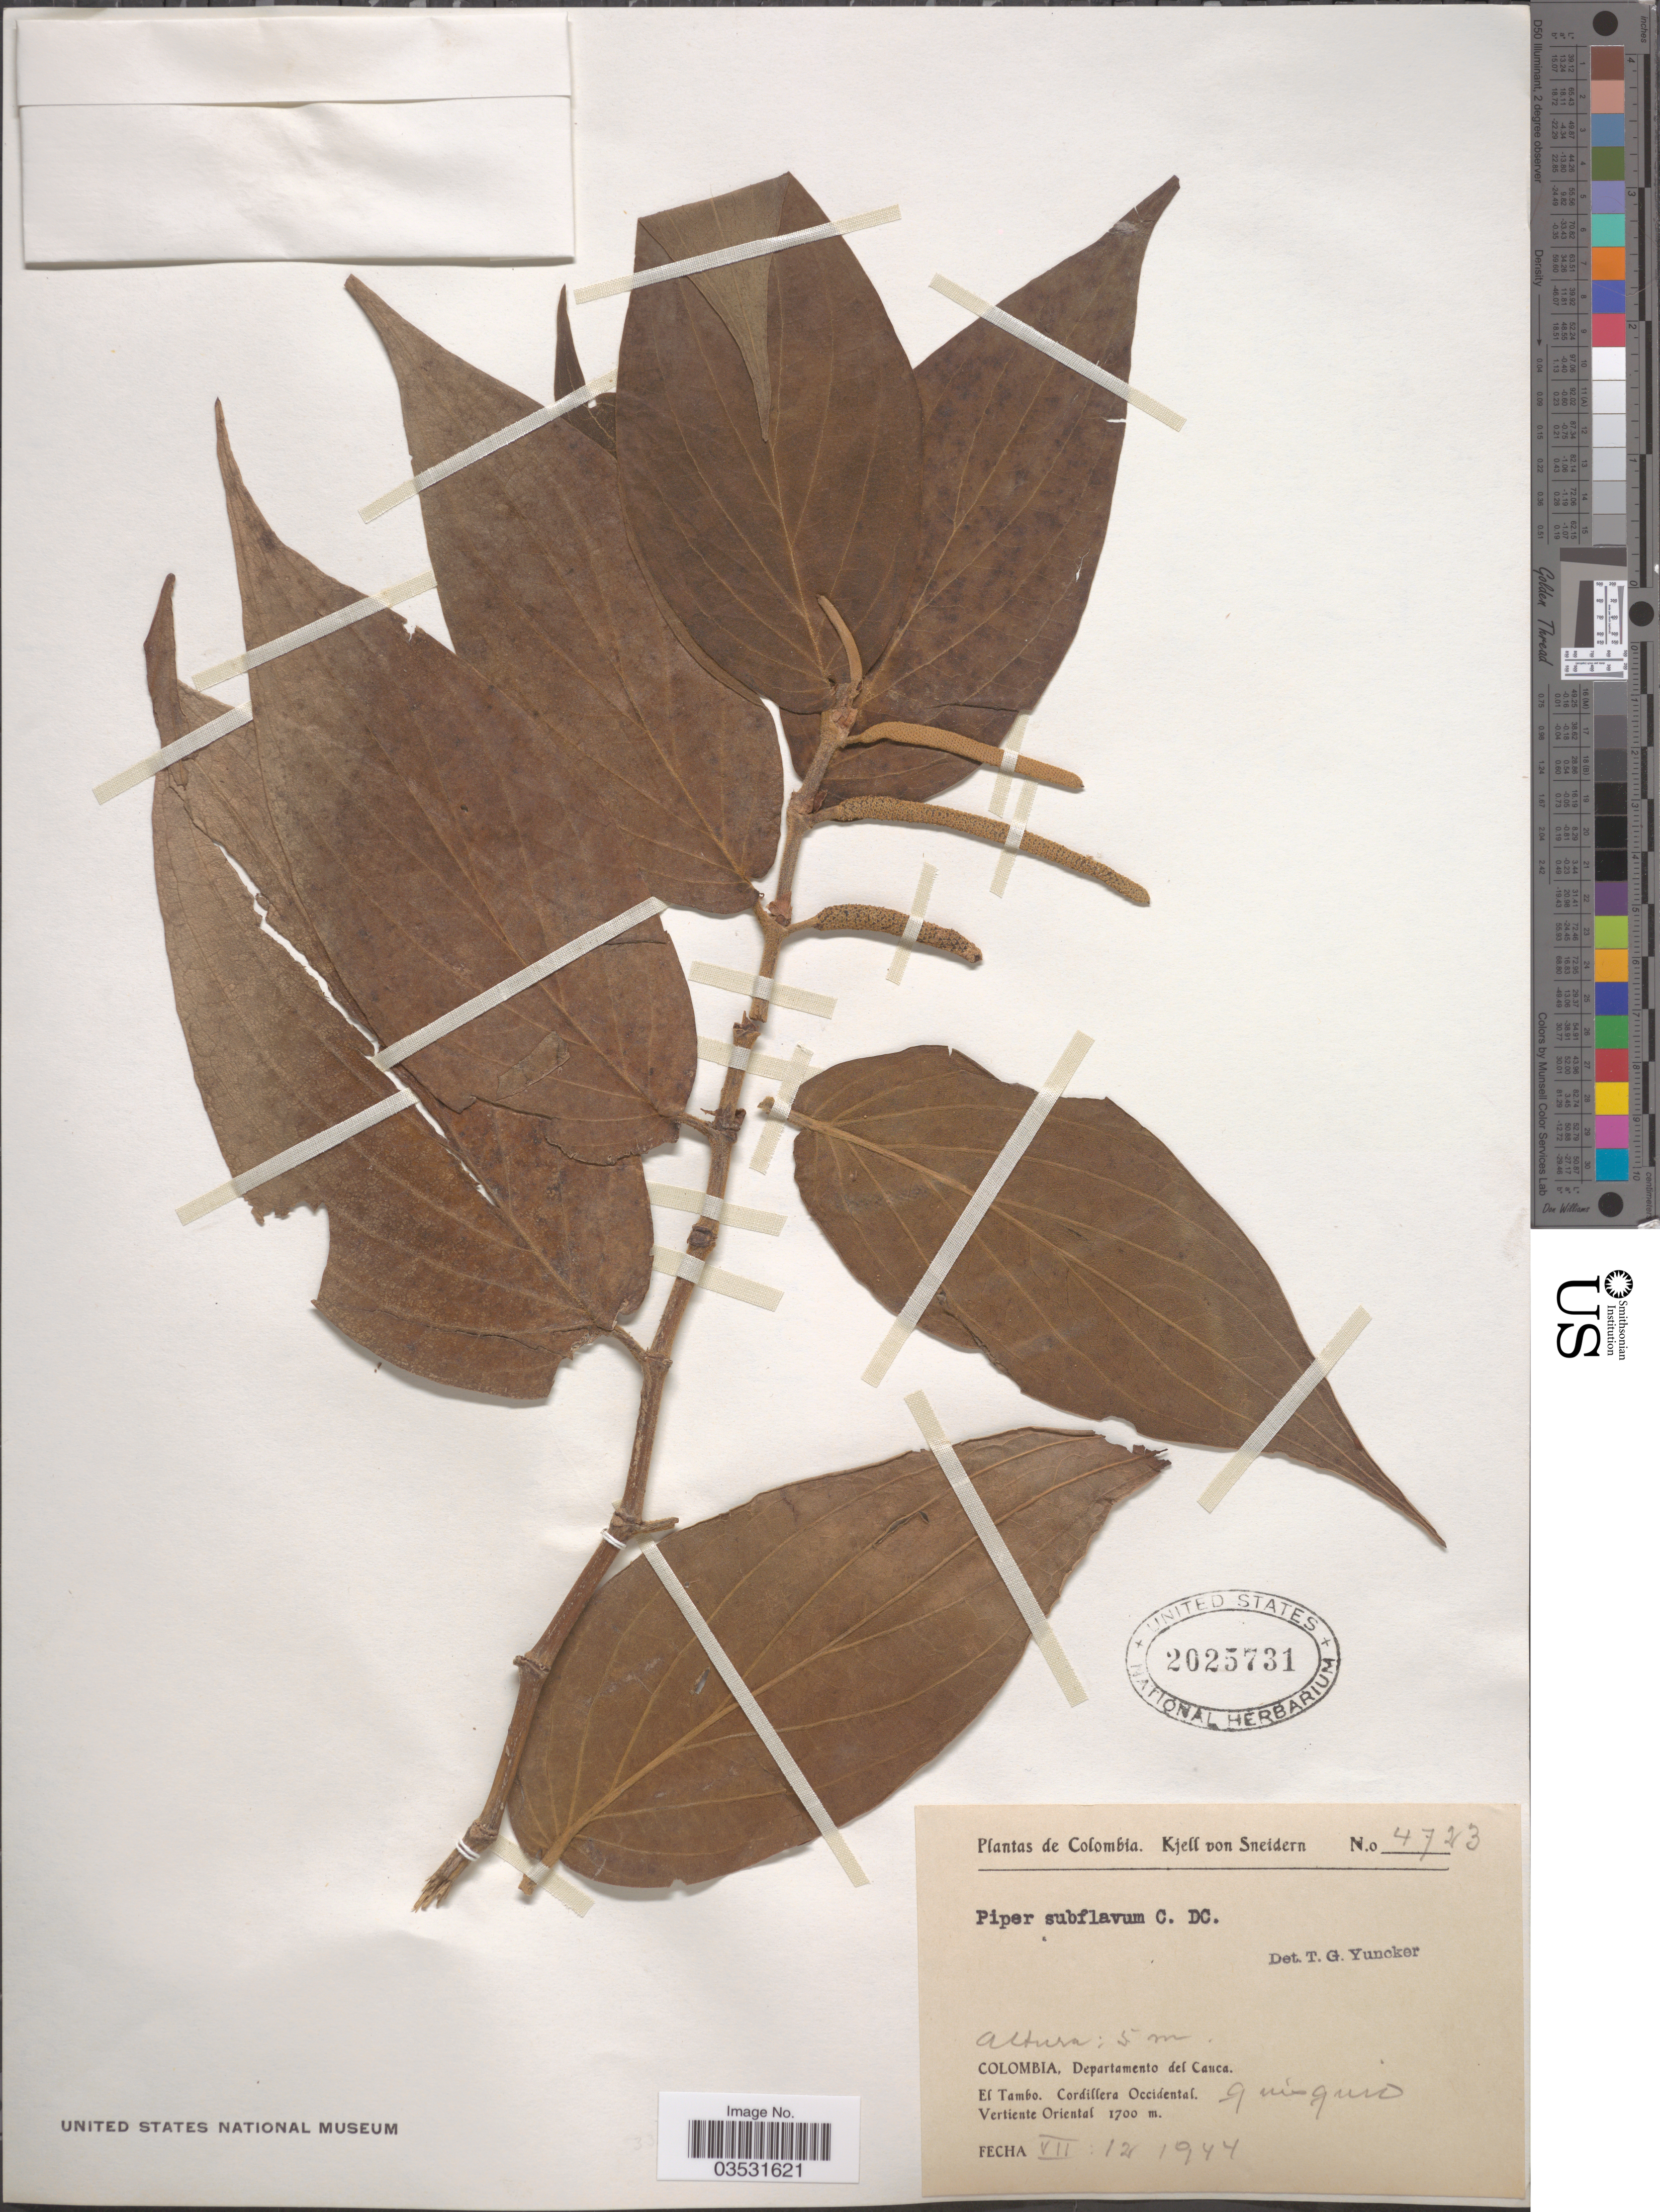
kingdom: Plantae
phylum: Tracheophyta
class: Magnoliopsida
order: Piperales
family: Piperaceae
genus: Piper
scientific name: Piper subflavum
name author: C. DC.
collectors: K. von Sneidern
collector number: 4723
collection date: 1944-07-12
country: Colombia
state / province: Cauca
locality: Departamento del Cauca. El Tambo. Cordillera Occidental. Vertiente Oriental.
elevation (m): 1700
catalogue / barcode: US 2025731